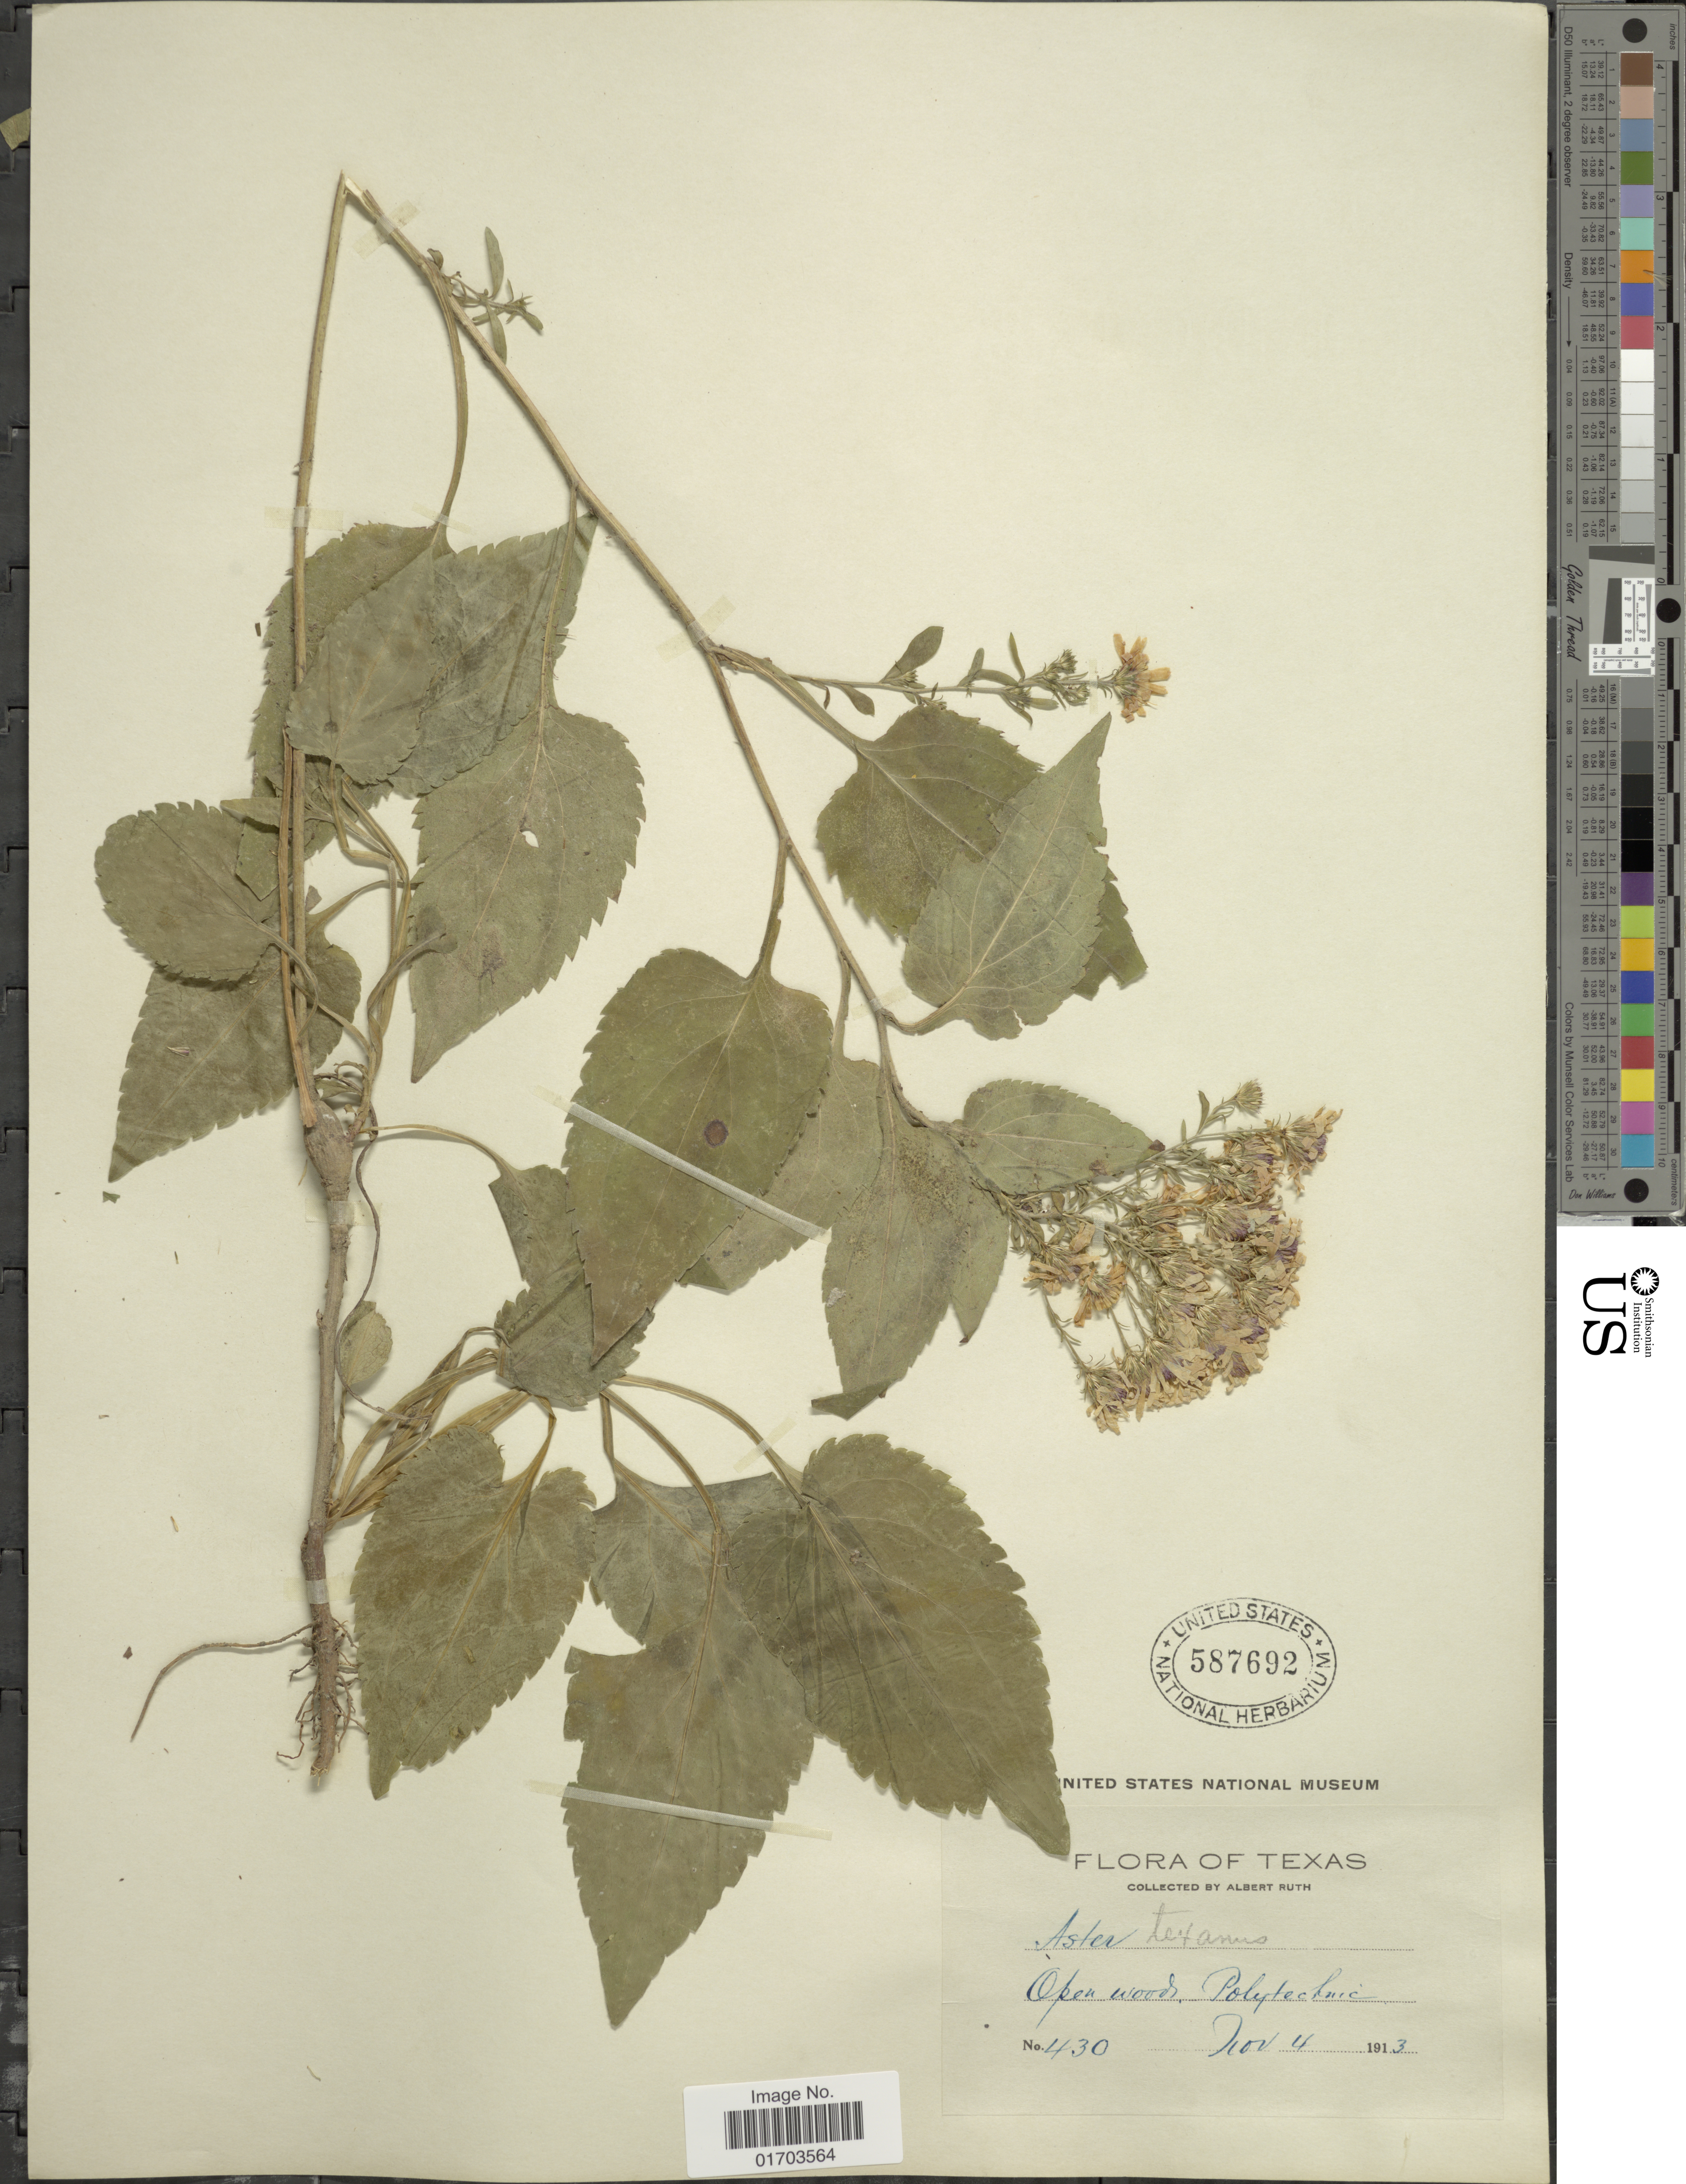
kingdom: Plantae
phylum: Tracheophyta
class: Magnoliopsida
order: Asterales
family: Asteraceae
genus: Symphyotrichum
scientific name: Symphyotrichum texanum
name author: (E.S. Burgess) Semple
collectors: A. Ruth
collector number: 430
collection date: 1913-11-04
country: United States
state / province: Texas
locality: Open woods, Polytechnic.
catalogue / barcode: US 587692